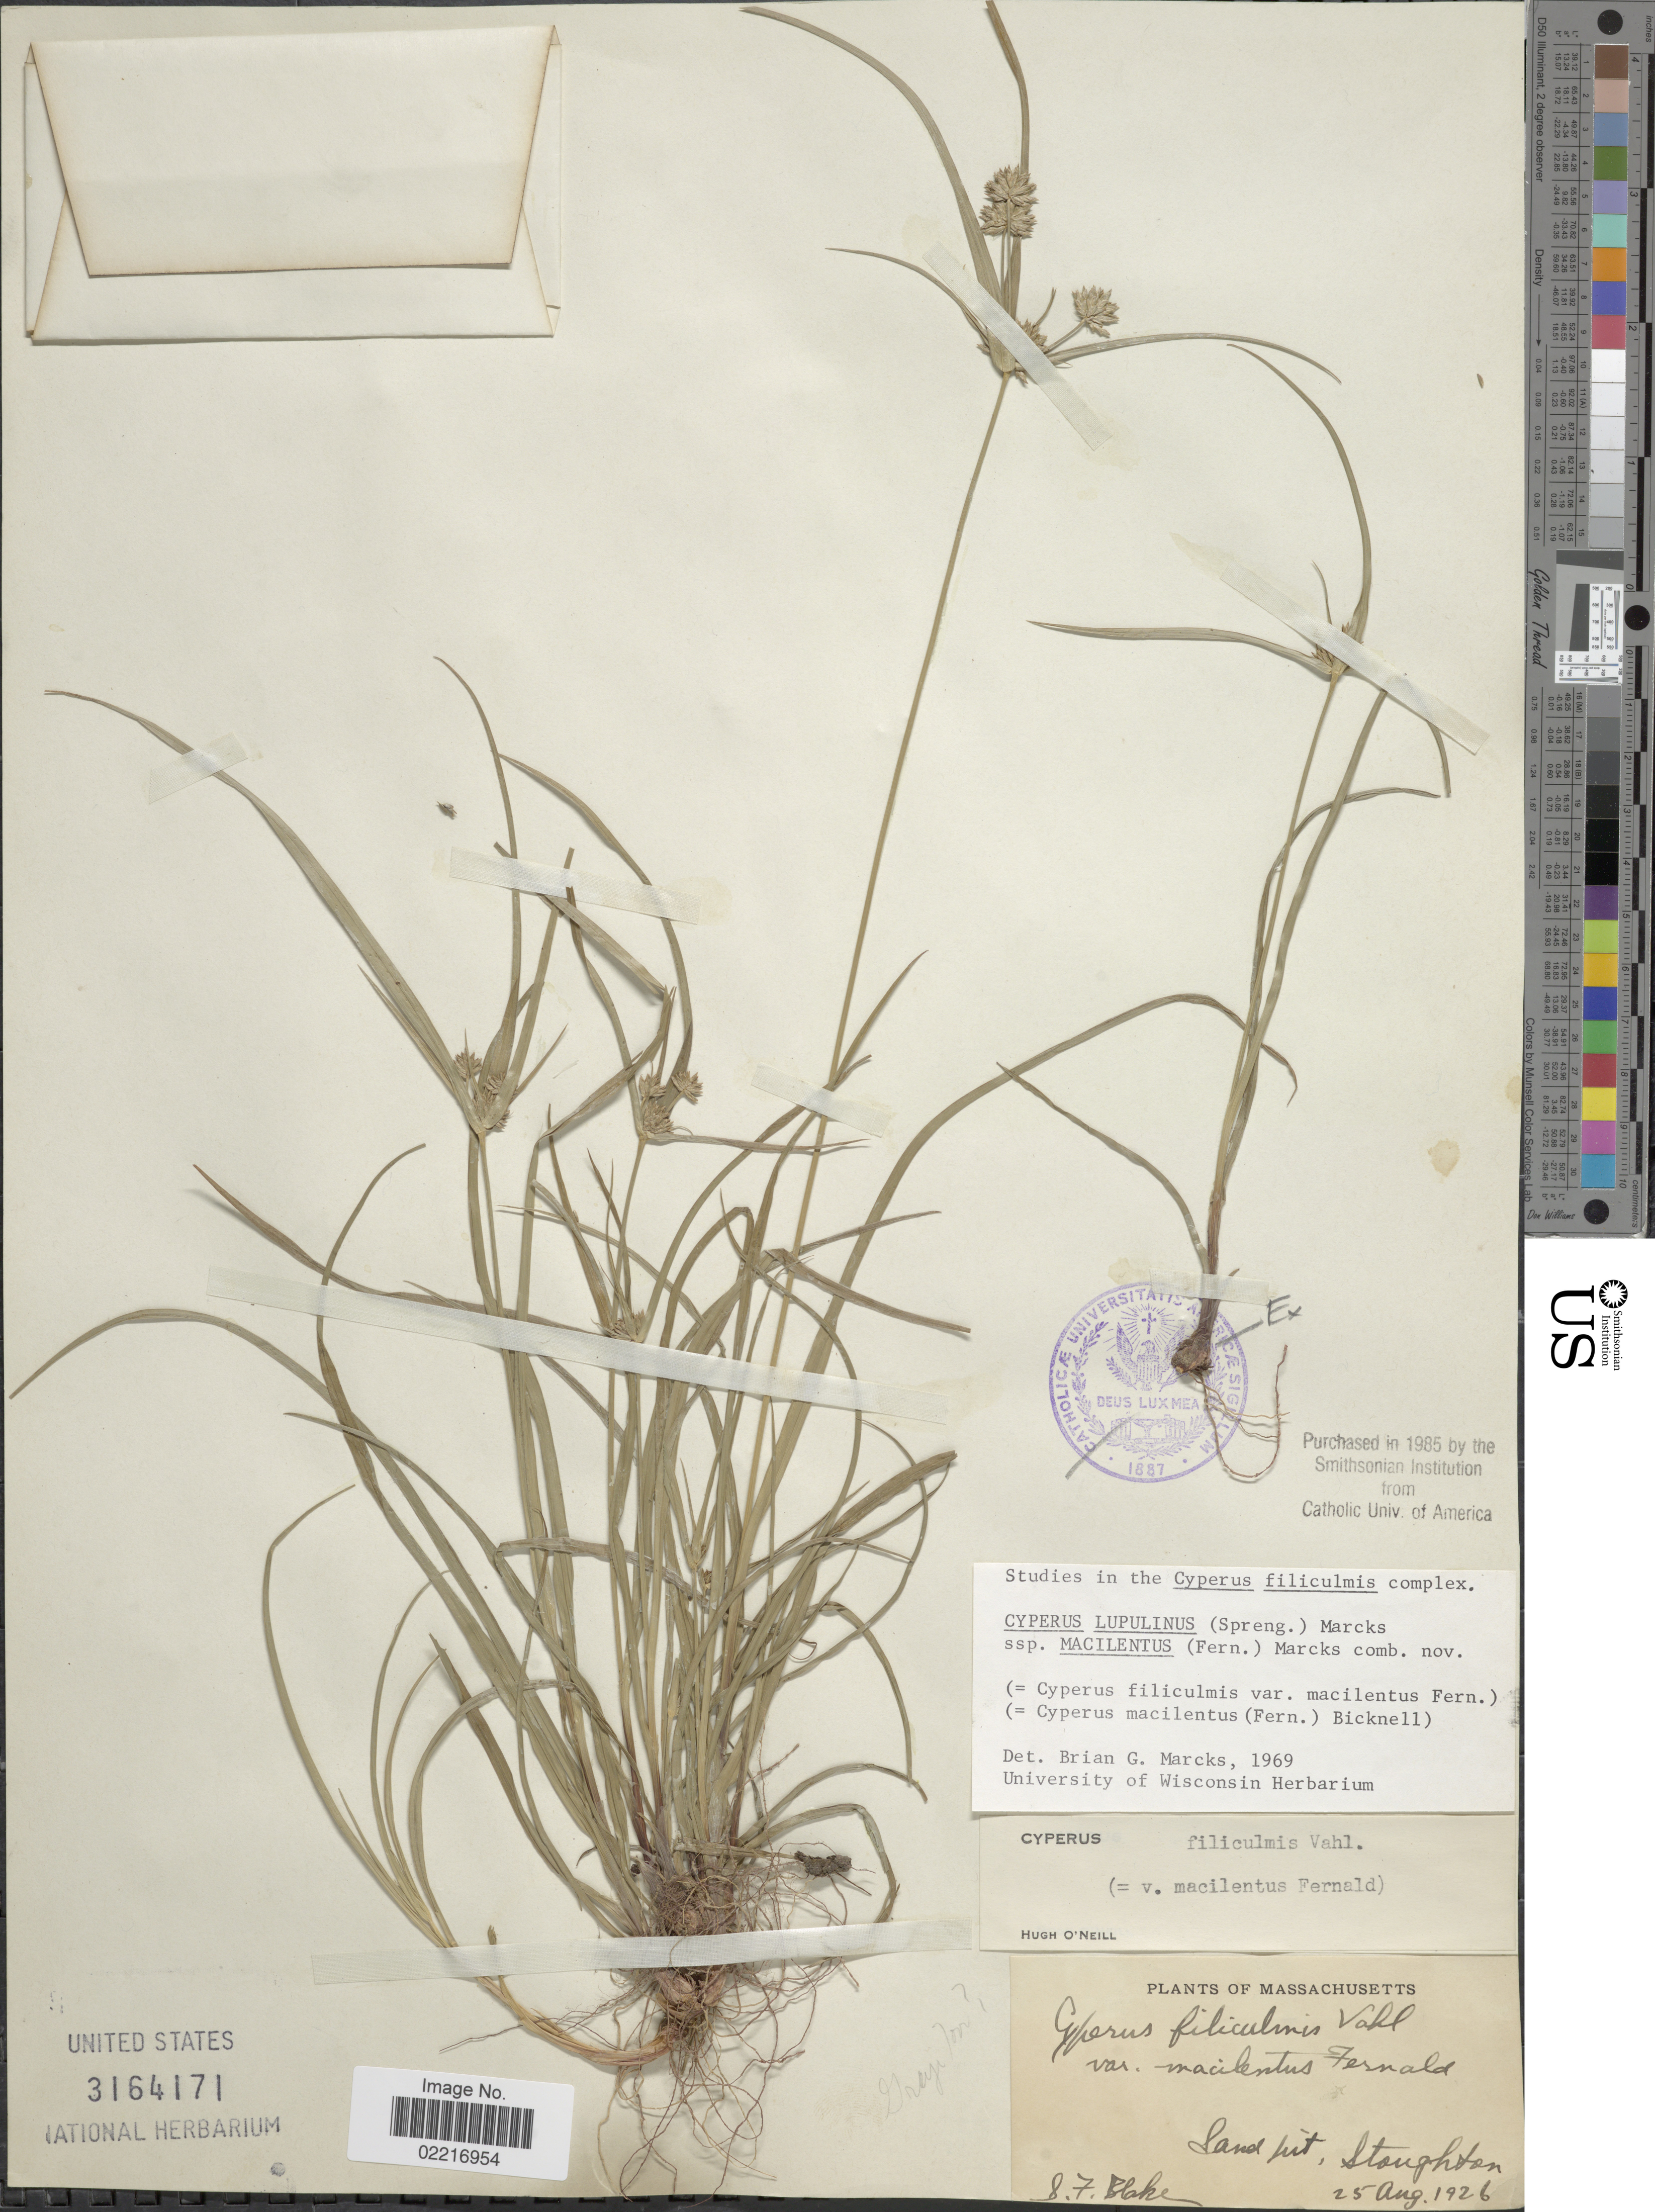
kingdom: Plantae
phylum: Tracheophyta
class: Liliopsida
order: Poales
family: Cyperaceae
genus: Cyperus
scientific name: Cyperus lupulinus subsp. macilentus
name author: (Fernald) Marcks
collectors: S. Blake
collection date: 1926-08-25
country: United States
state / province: Massachusetts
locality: land pit, Stoughton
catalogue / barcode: US 3164171